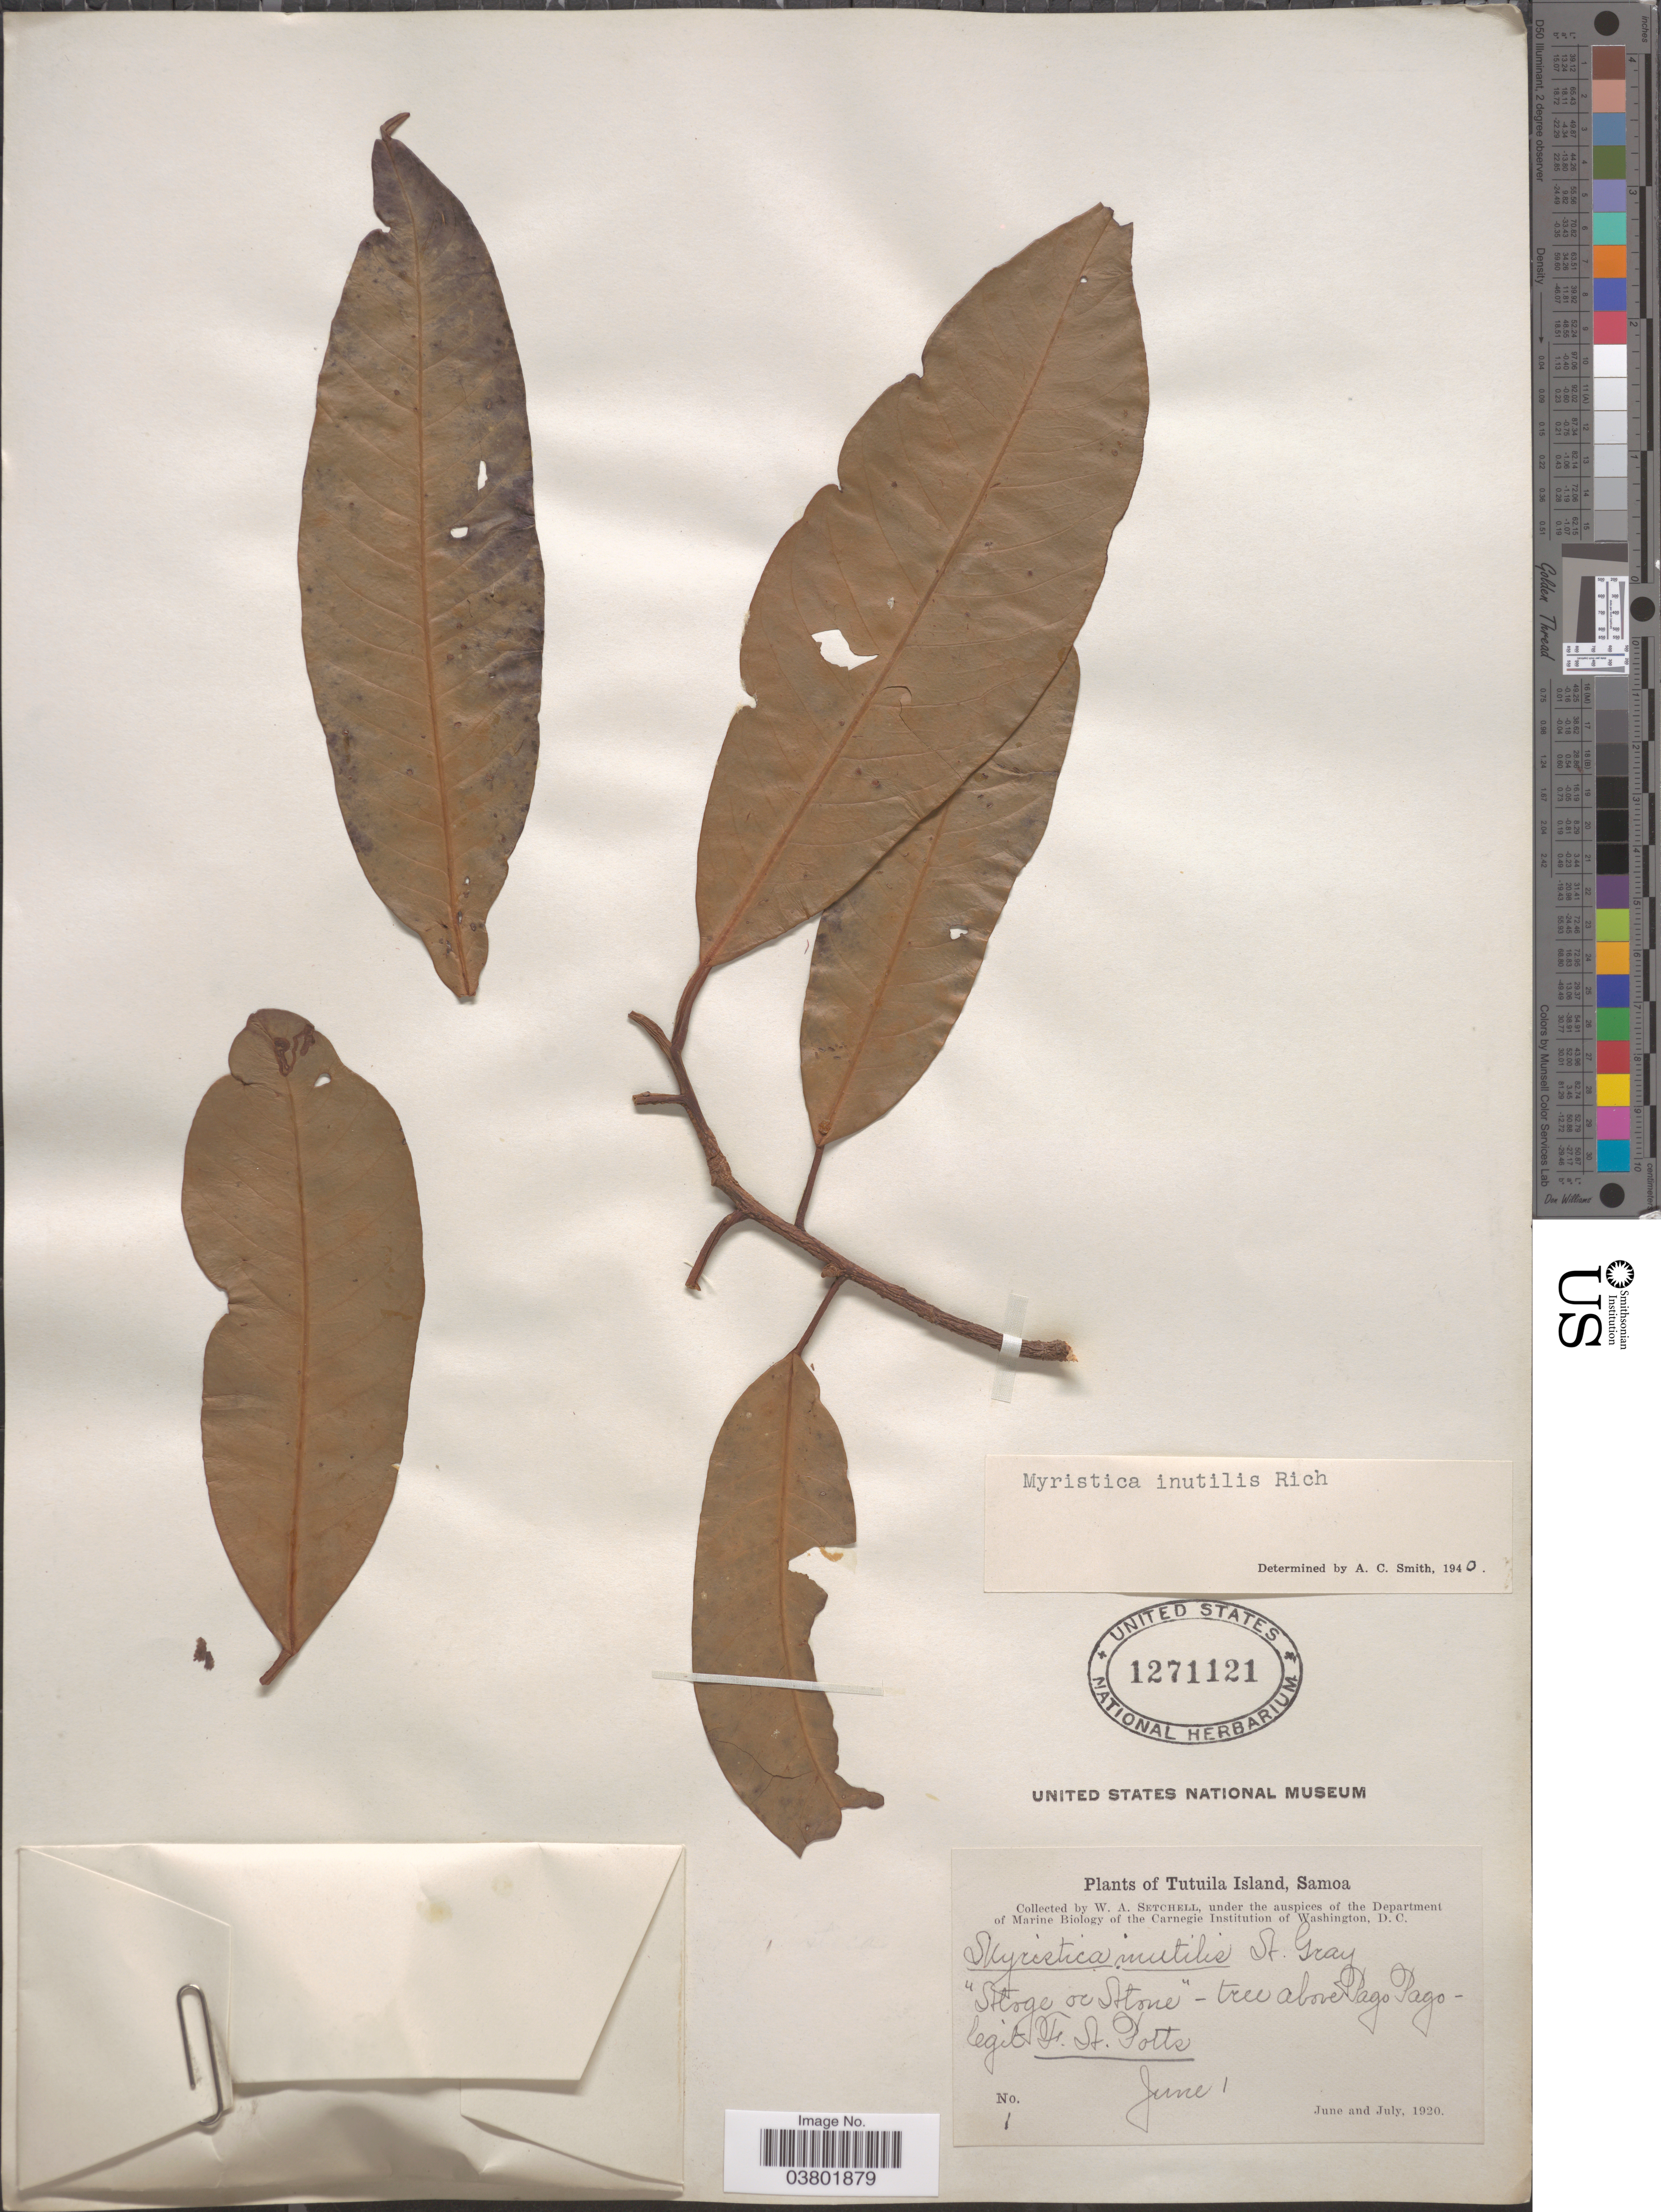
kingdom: Plantae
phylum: Tracheophyta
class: Magnoliopsida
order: Magnoliales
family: Myristicaceae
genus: Myristica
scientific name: Myristica inutilis subsp. inutilis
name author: A. Gray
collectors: W. Setchell & F. Potts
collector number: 1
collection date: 1920-06-01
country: American Samoa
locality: Tutuila Island, Samoa. Above Pago Pago.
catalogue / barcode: US 1271121